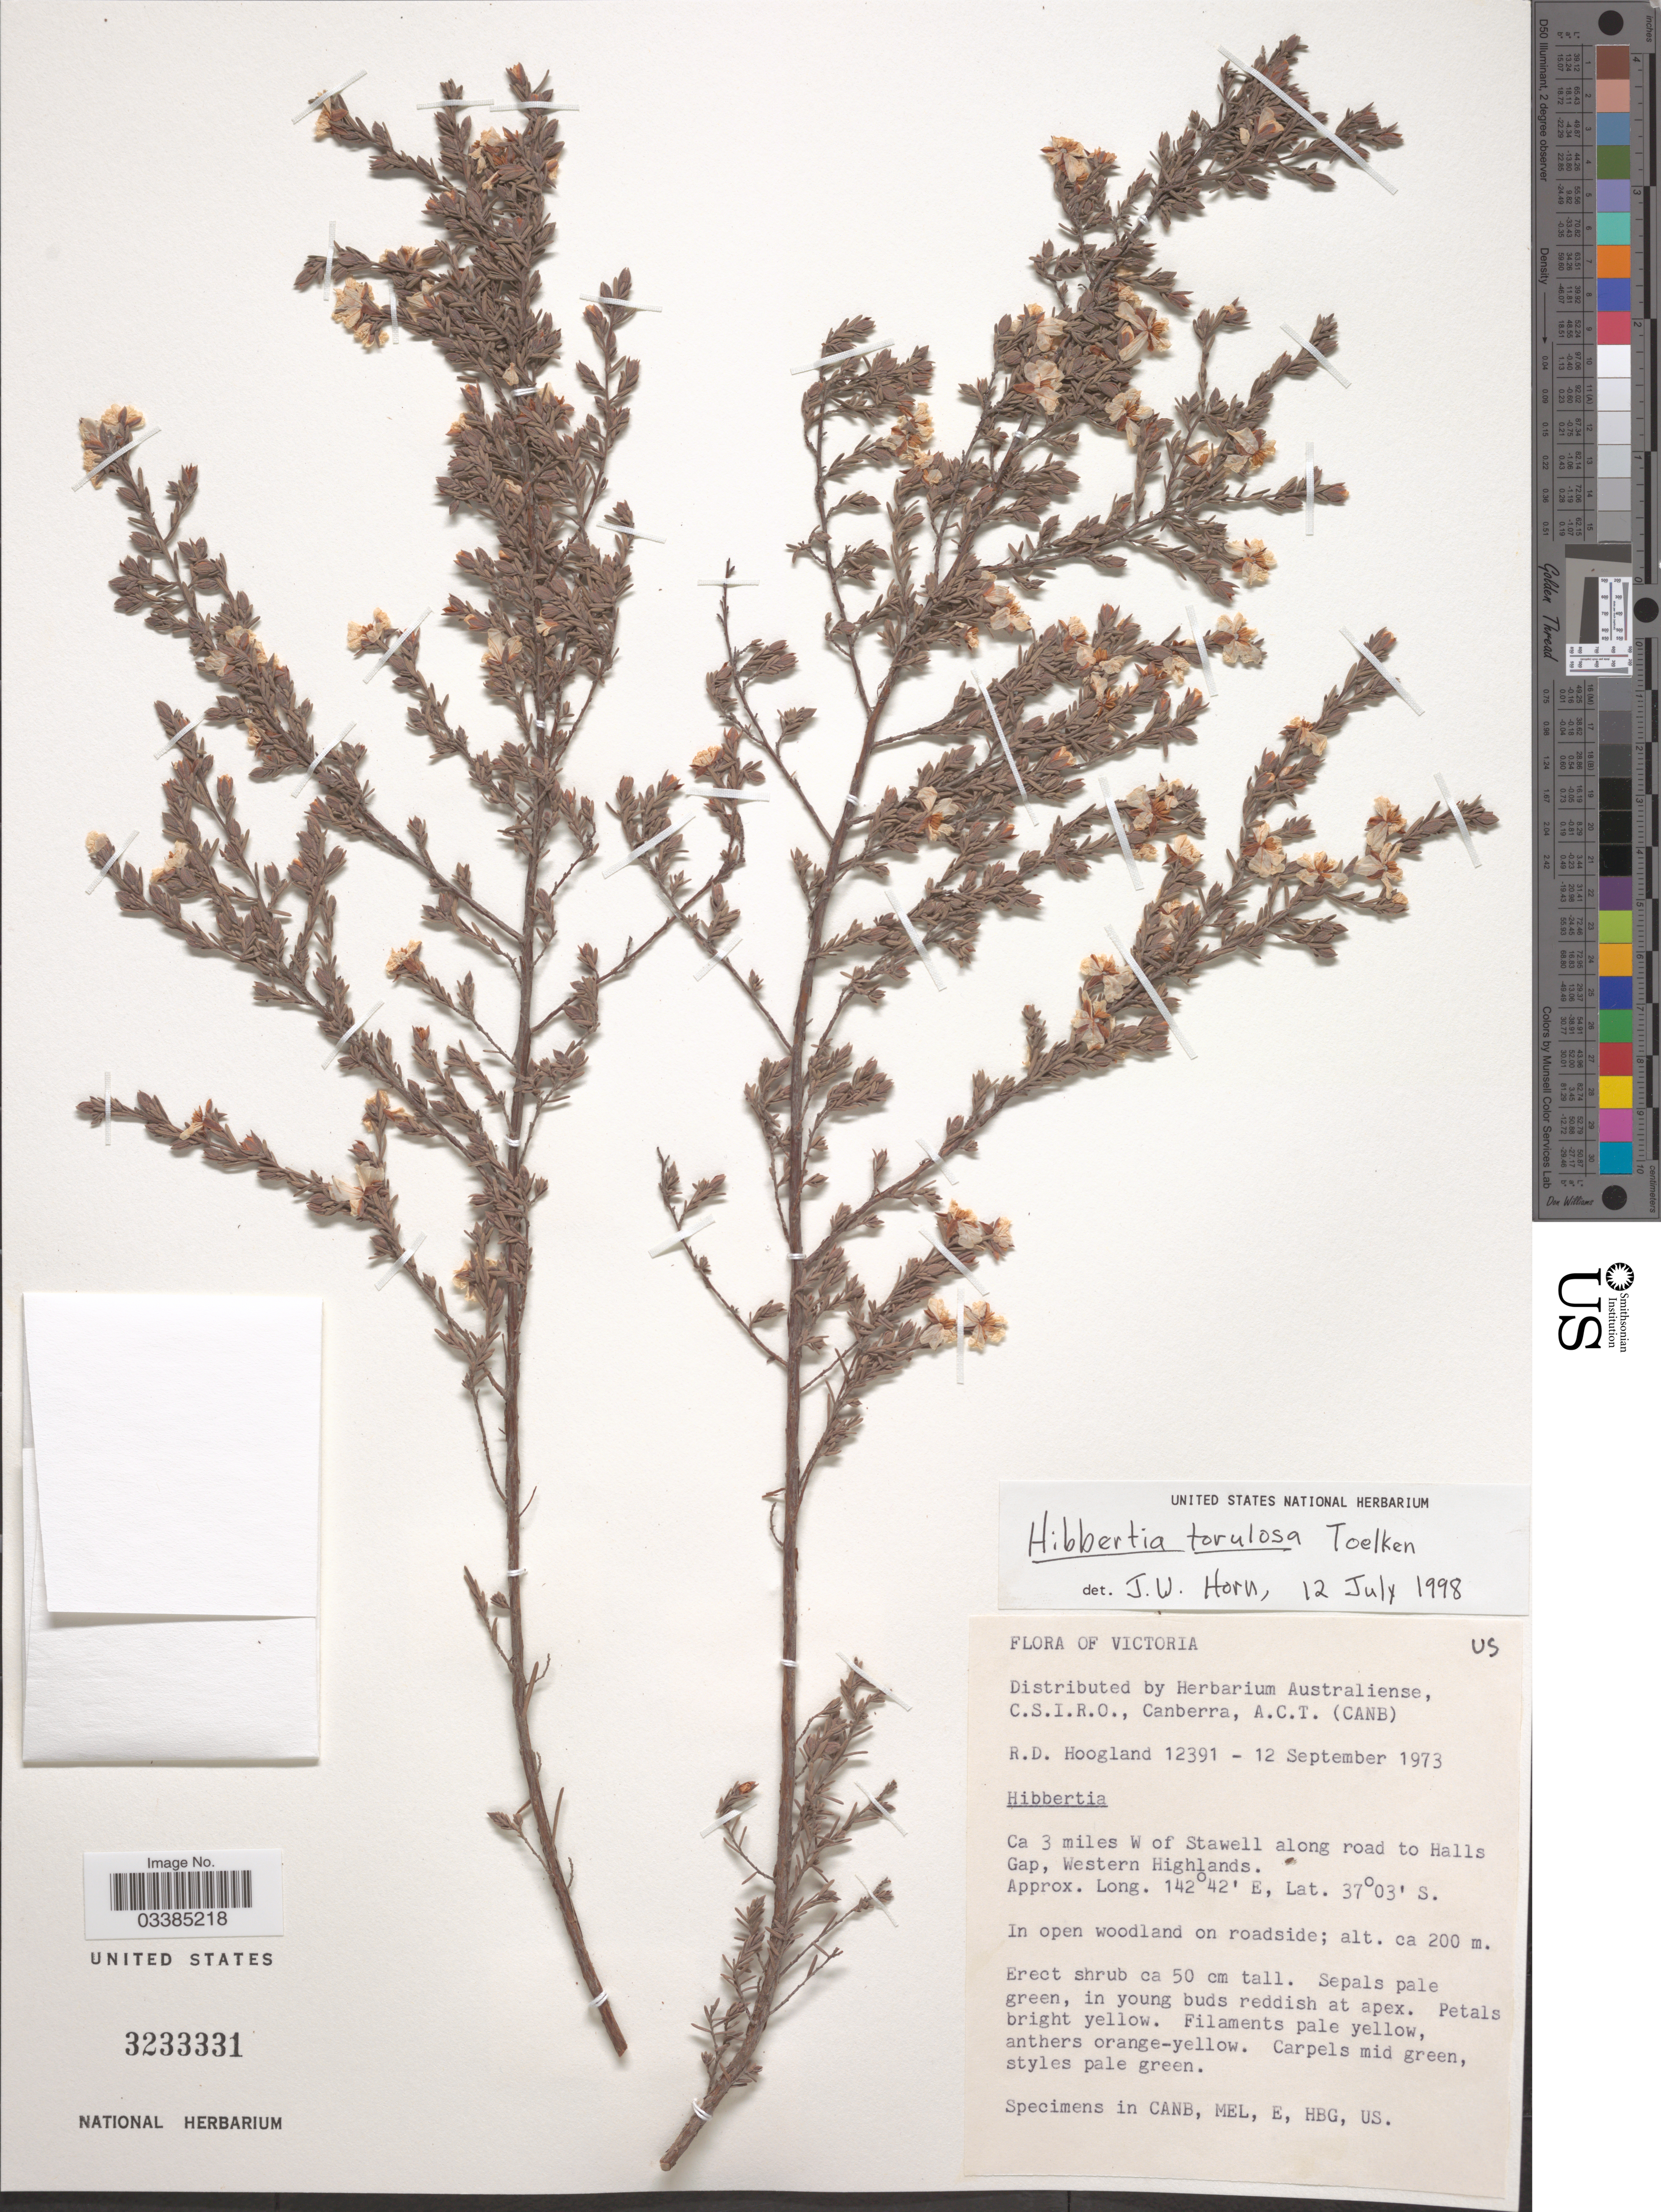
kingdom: Plantae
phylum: Tracheophyta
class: Magnoliopsida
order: Dilleniales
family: Dilleniaceae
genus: Hibbertia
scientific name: Hibbertia torulosa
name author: Toelken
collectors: R. D. Hoogland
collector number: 12391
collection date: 1973-09-12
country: Australia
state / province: Victoria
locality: Victoria. Ca 3 miles W of Stawell along road to Halls Gap, Western Highlands.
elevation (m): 200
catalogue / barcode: US 3233331